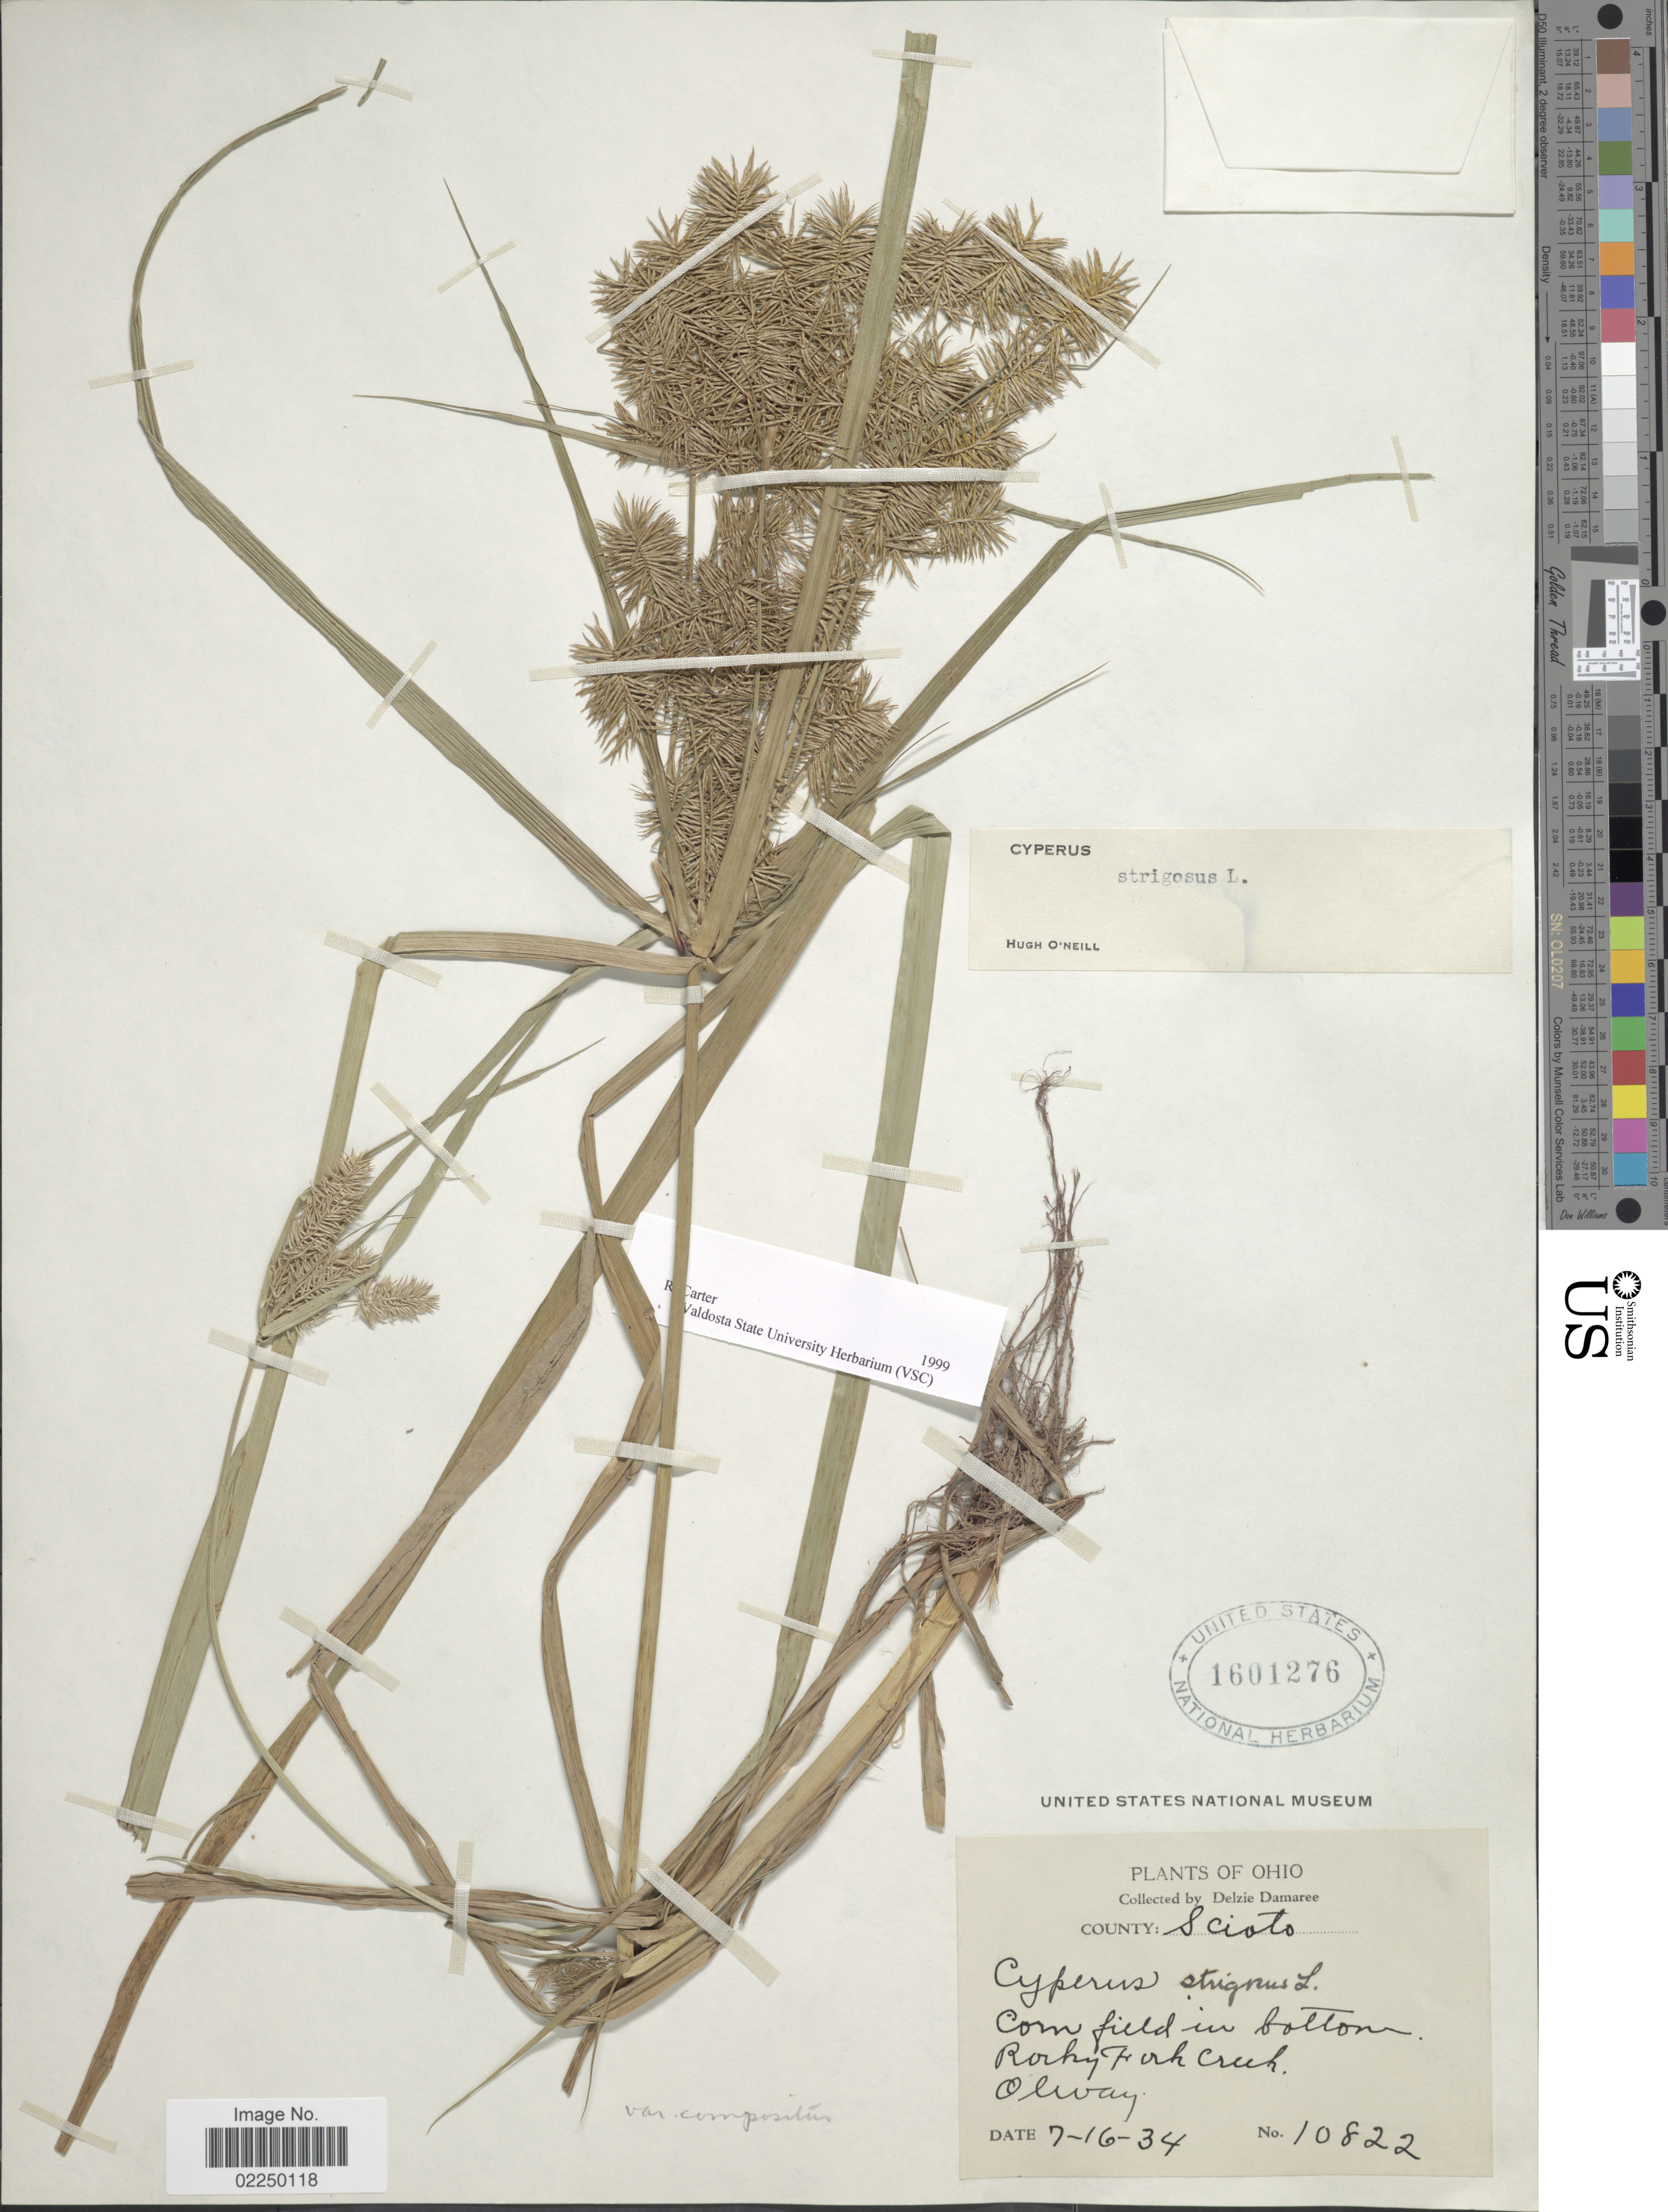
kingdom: Plantae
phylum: Tracheophyta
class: Liliopsida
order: Poales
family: Cyperaceae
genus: Cyperus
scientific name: Cyperus strigosus L.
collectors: D. Demaree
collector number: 10822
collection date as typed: Transcribed d/m/y: 16/7/34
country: United States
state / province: Ohio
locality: County: Scioto, Corn field in bottom, Rorky Fork Creek, Olway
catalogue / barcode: US 1601276